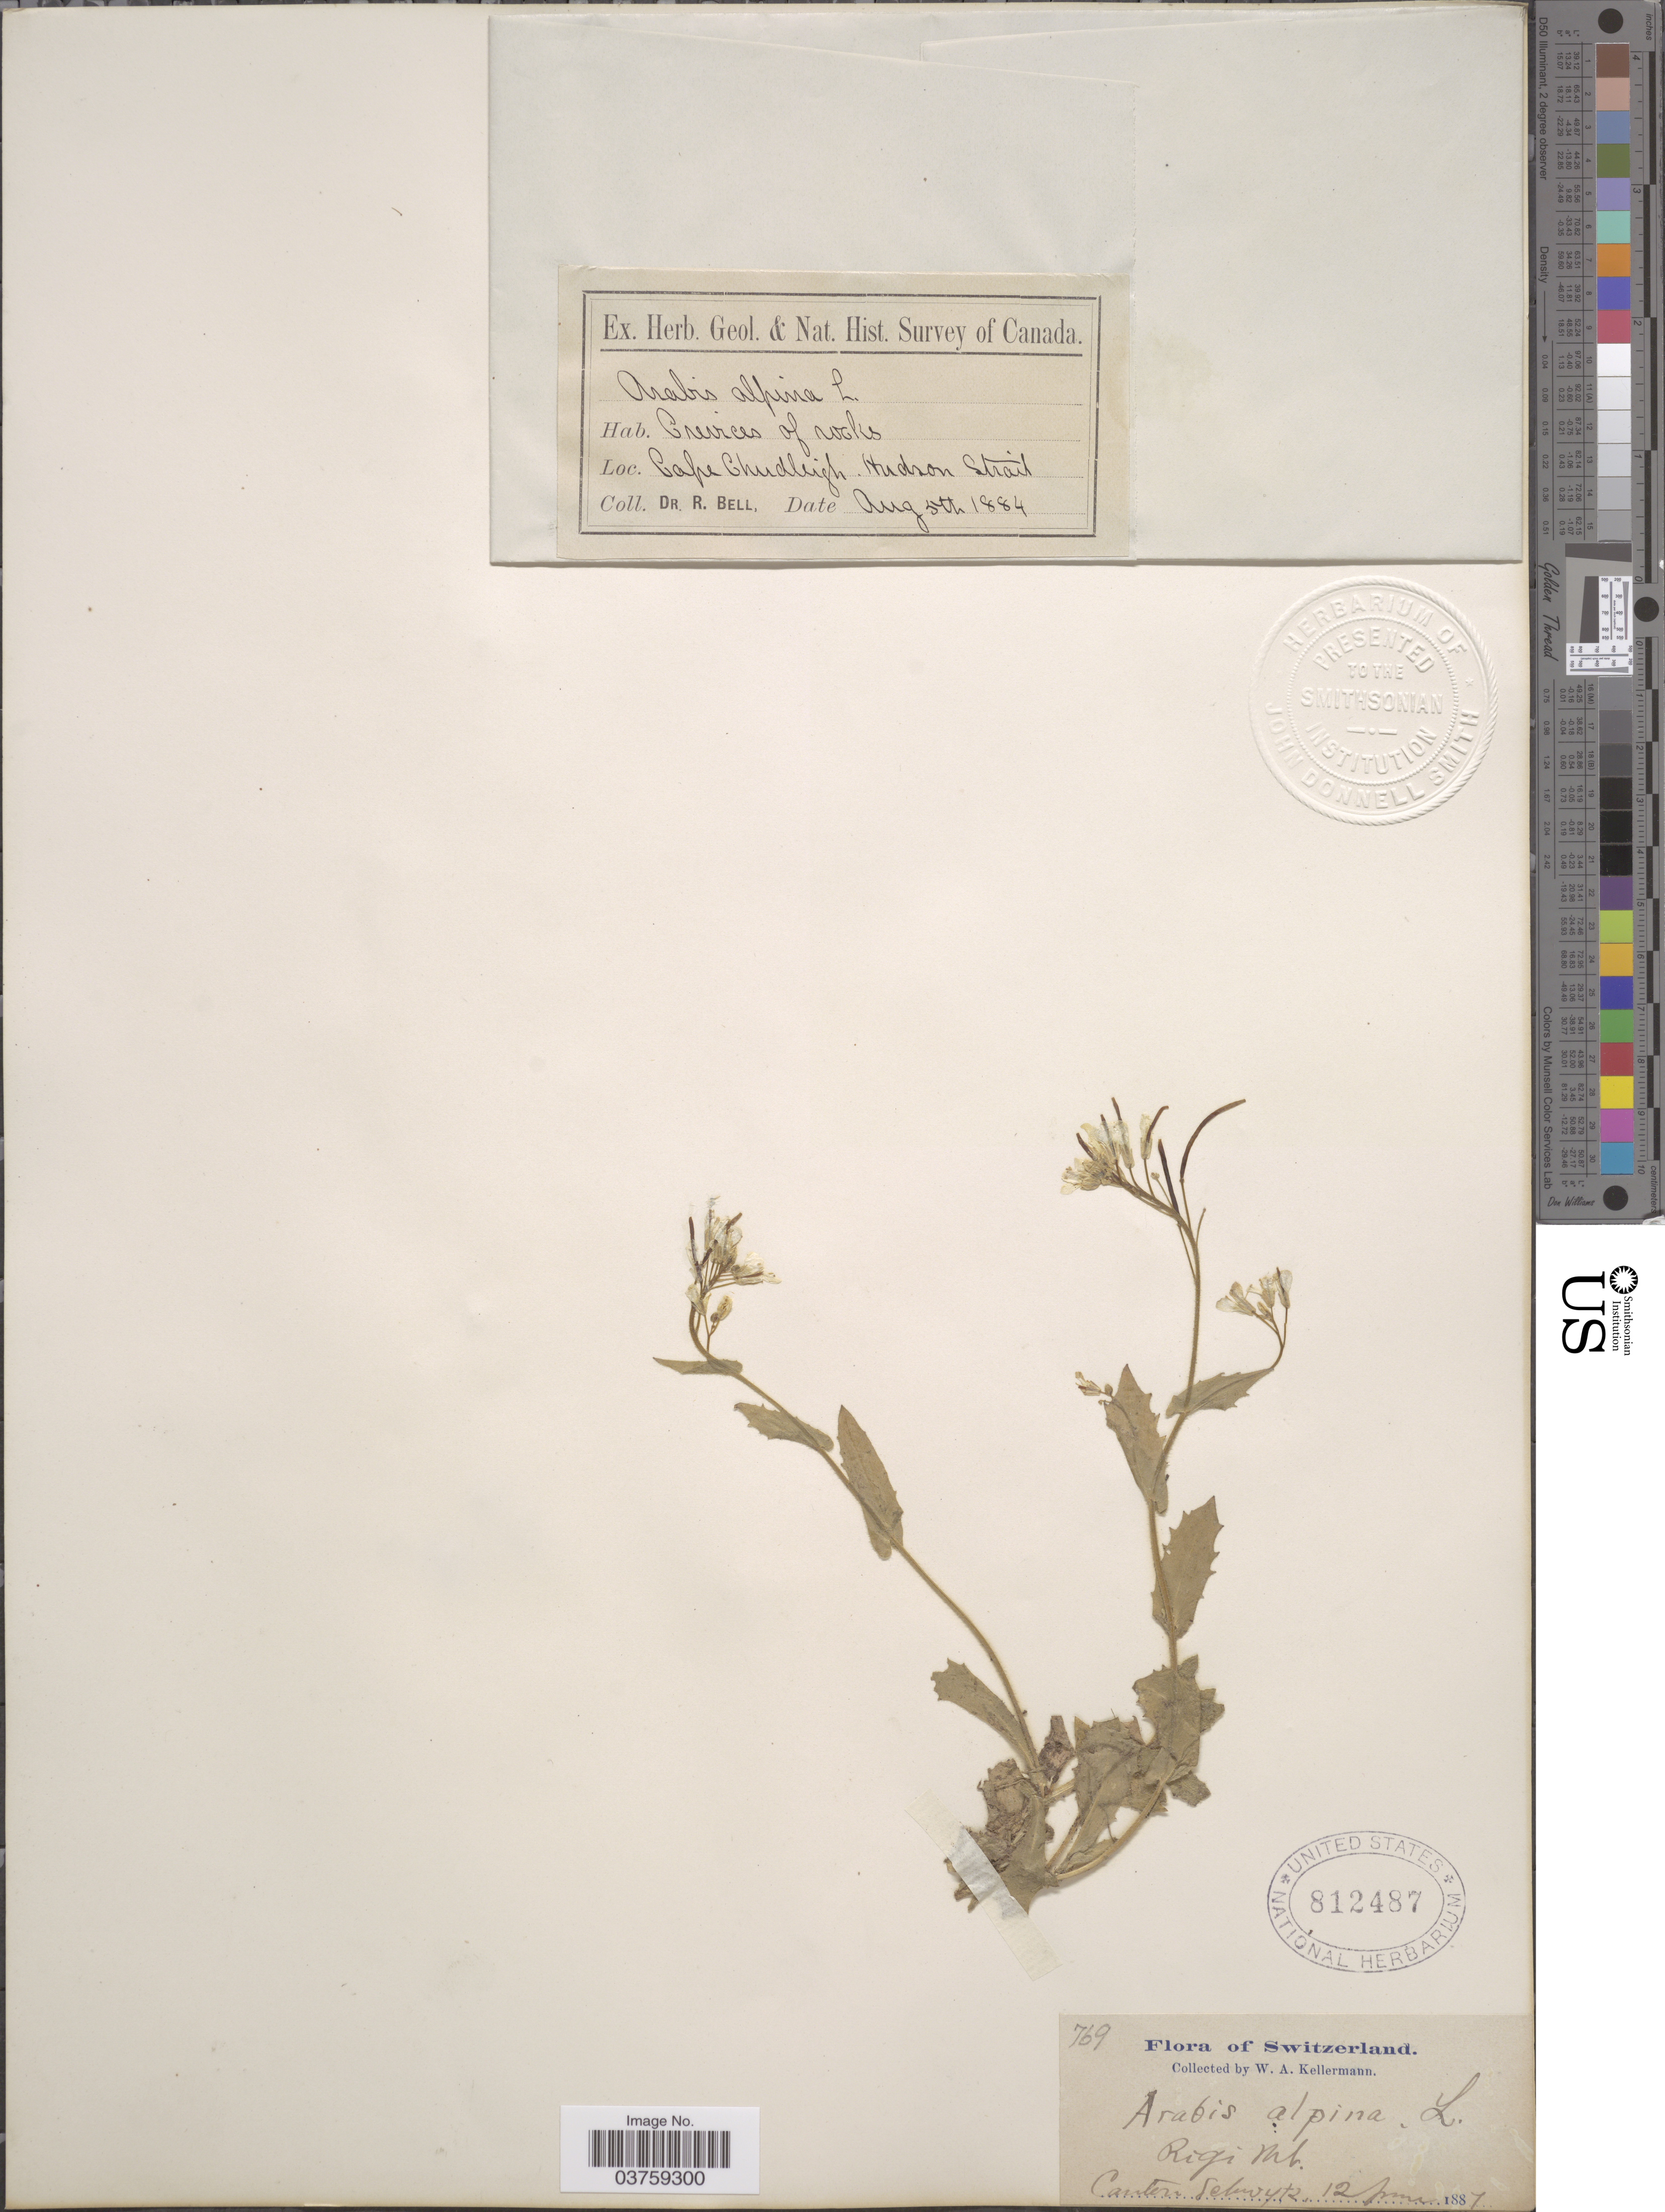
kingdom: Plantae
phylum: Tracheophyta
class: Magnoliopsida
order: Brassicales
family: Brassicaceae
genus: Arabis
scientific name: Arabis alpina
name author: L.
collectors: W. Kellerman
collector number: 769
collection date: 1887-06-12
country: Switzerland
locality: Rigi Mt. Canteri Schwytz.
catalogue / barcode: US 812487